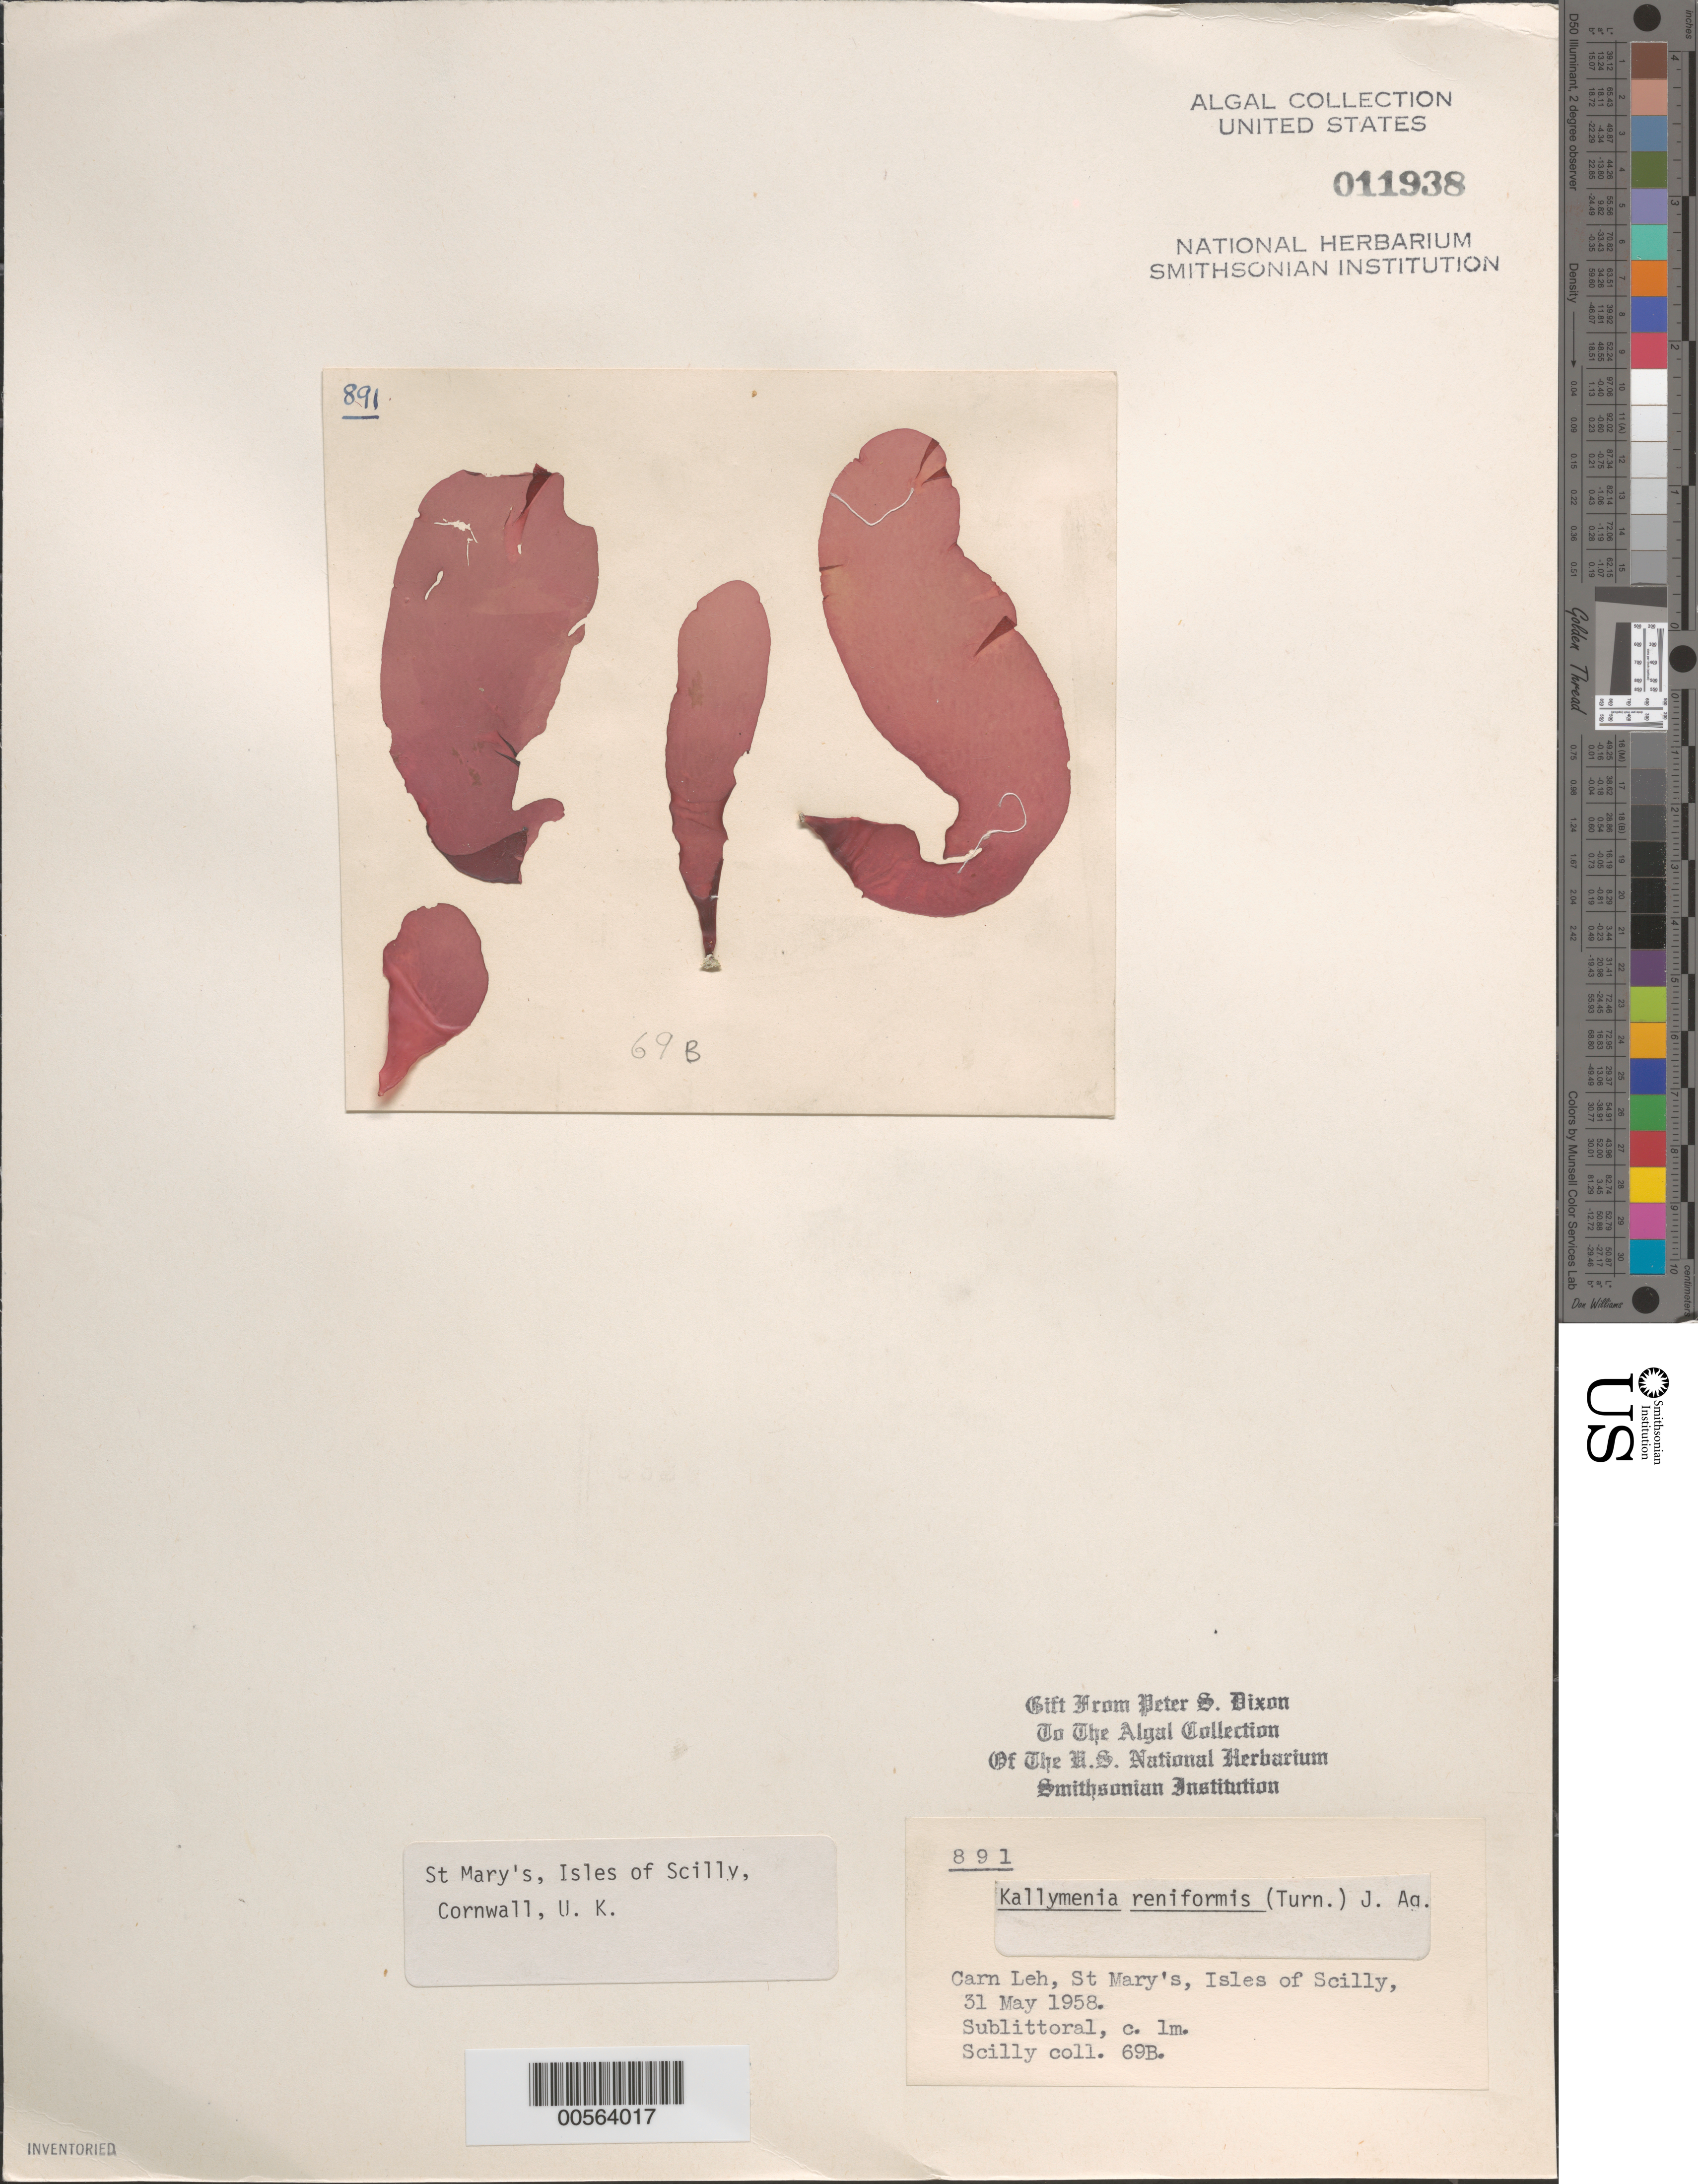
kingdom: Plantae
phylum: Rhodophyta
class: Florideophyceae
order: Gigartinales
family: Kallymeniaceae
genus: Kallymenia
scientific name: Kallymenia reniformis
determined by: Dixon, P. S.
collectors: P. S. Dixon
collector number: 69b & PSD 891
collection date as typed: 31 May 1958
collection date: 1958-05-31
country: United Kingdom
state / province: England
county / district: Council of the Isles of Scilly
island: St. Mary's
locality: Carn Leh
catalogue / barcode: US 11938